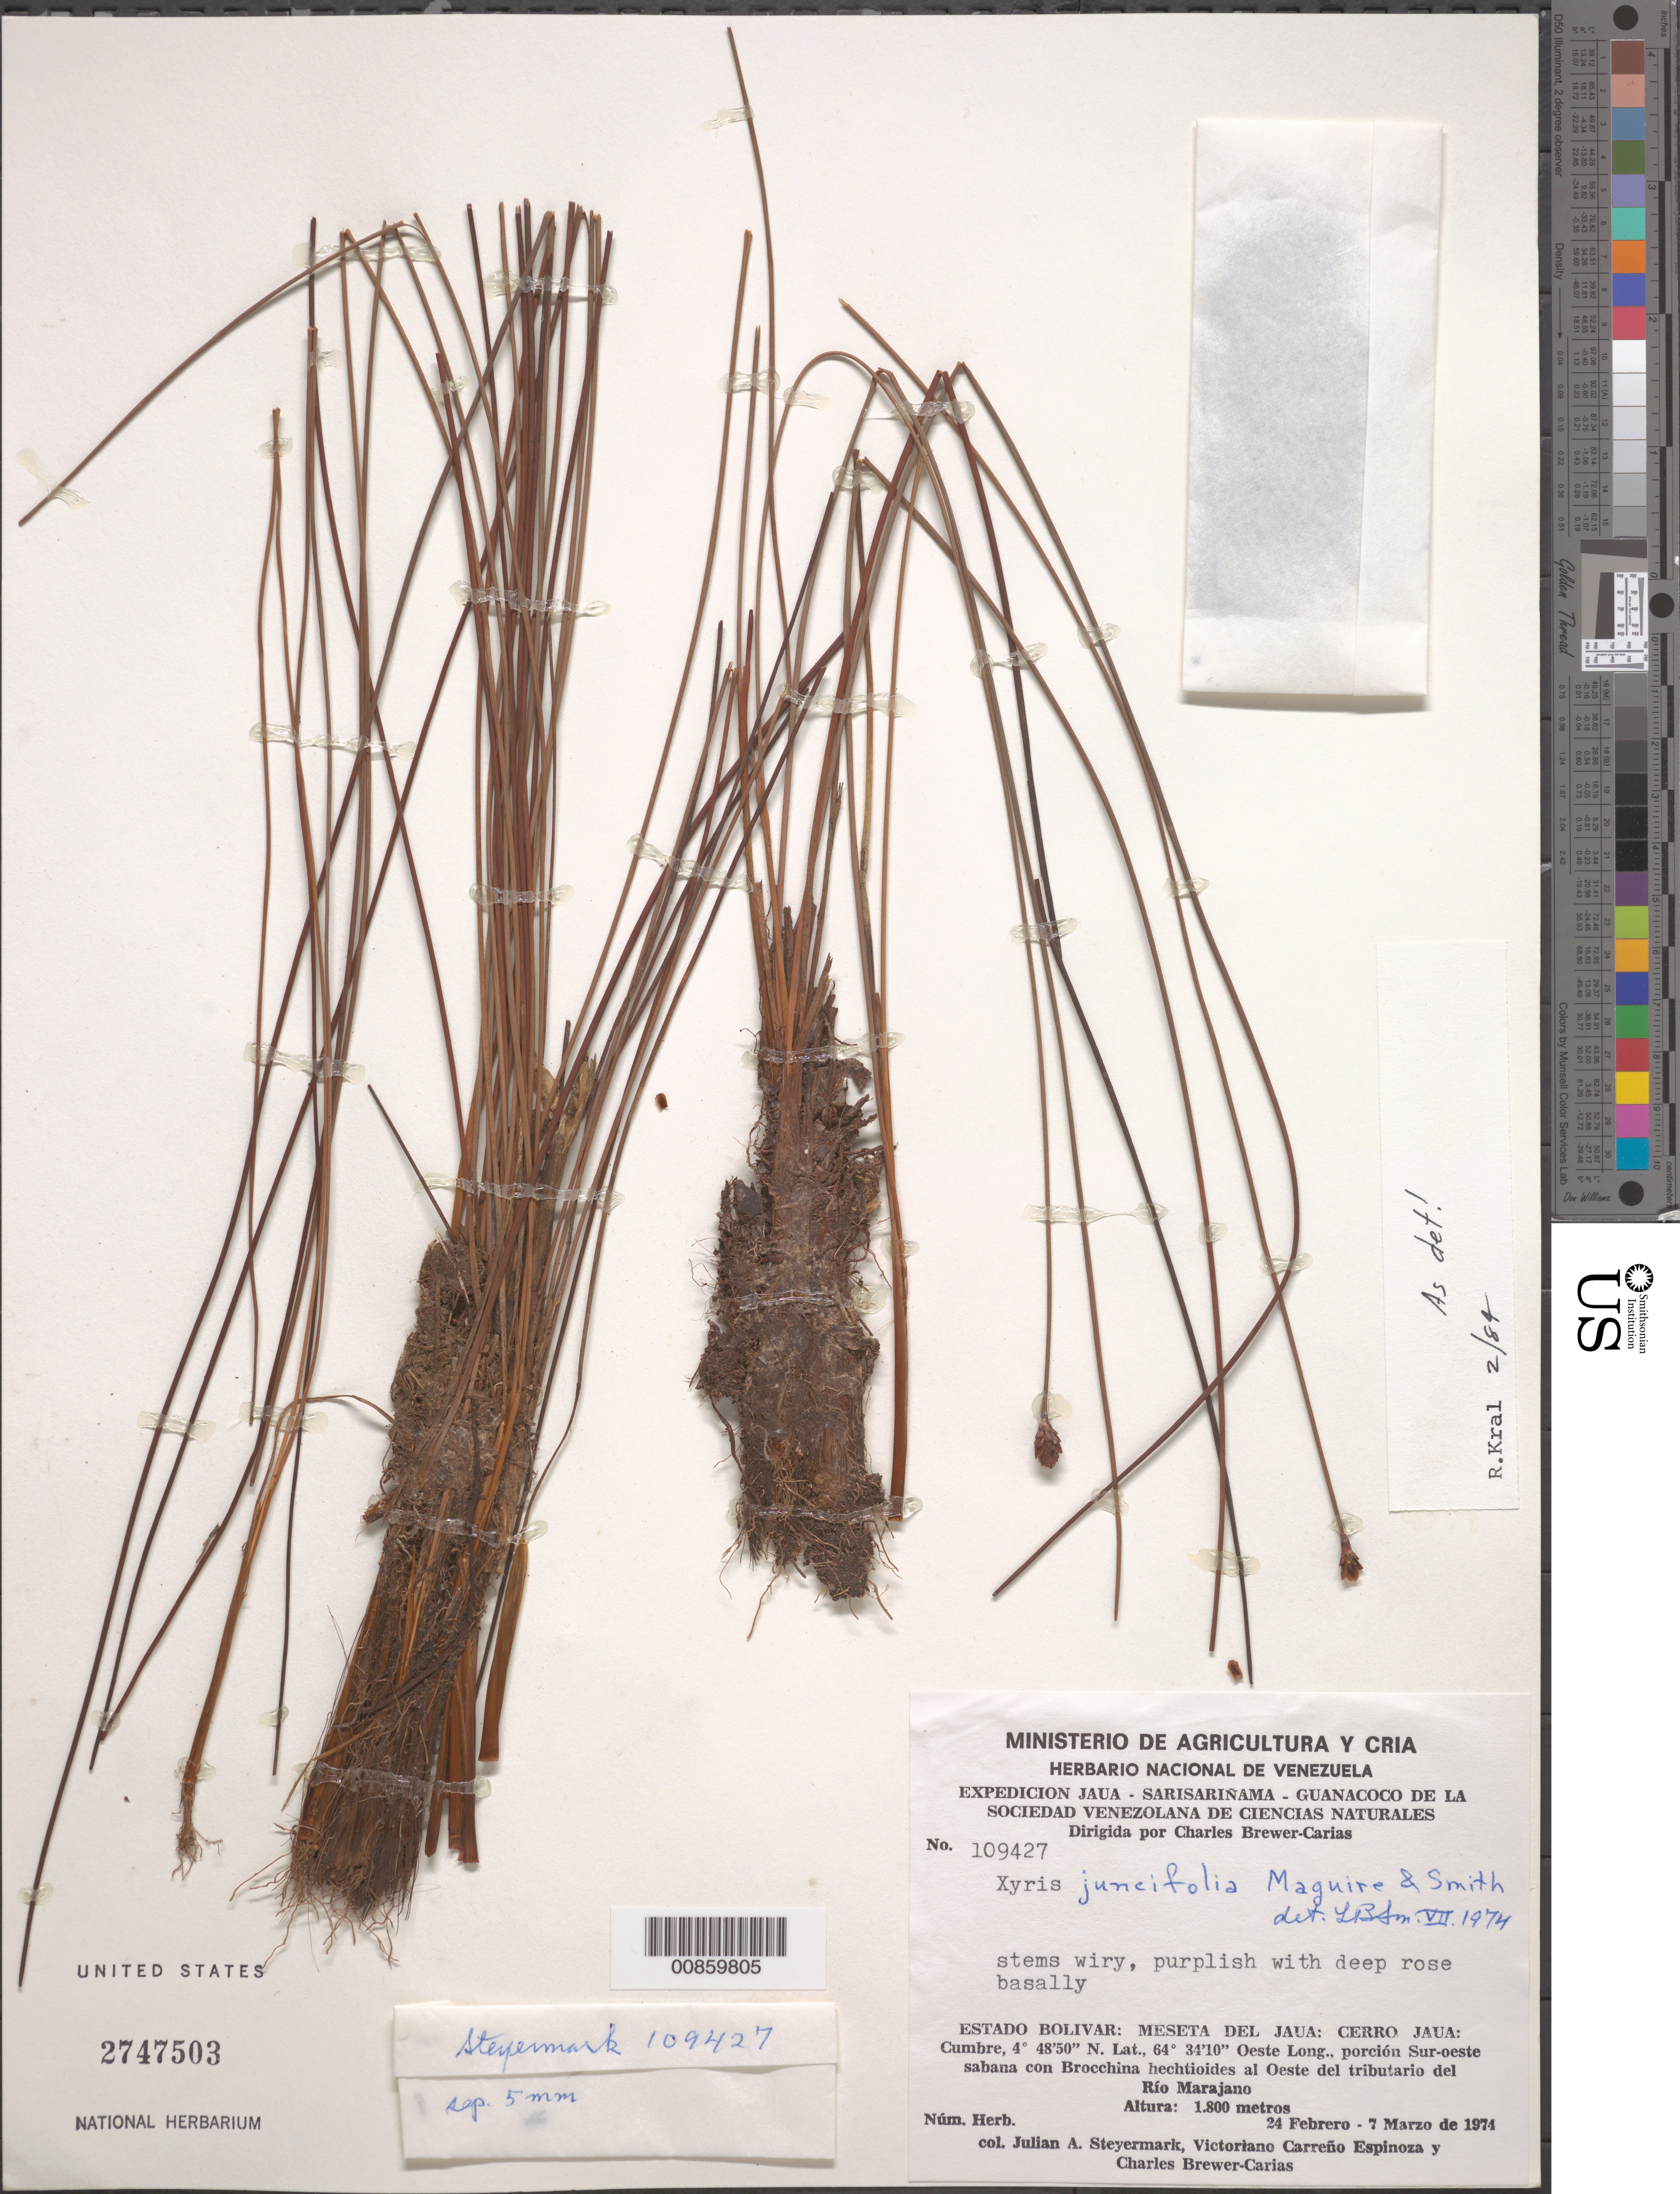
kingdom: Plantae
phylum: Tracheophyta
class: Liliopsida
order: Poales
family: Xyridaceae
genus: Xyris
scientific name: Xyris juncifolia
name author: Maguire & L.B. Sm.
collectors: J. Steyermark, V. Carreño E. & C. Brewer-Carias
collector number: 109427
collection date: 1974-02-24/1974-03-07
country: Venezuela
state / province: Bolivar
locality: Meseta del Jaua: Cerro Jaua: Cumbre, porción Sur-oeste sabana con Brocchina hechtioides al Oeste del tributario del Río Marajano.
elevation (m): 1800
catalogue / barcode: US 2747503